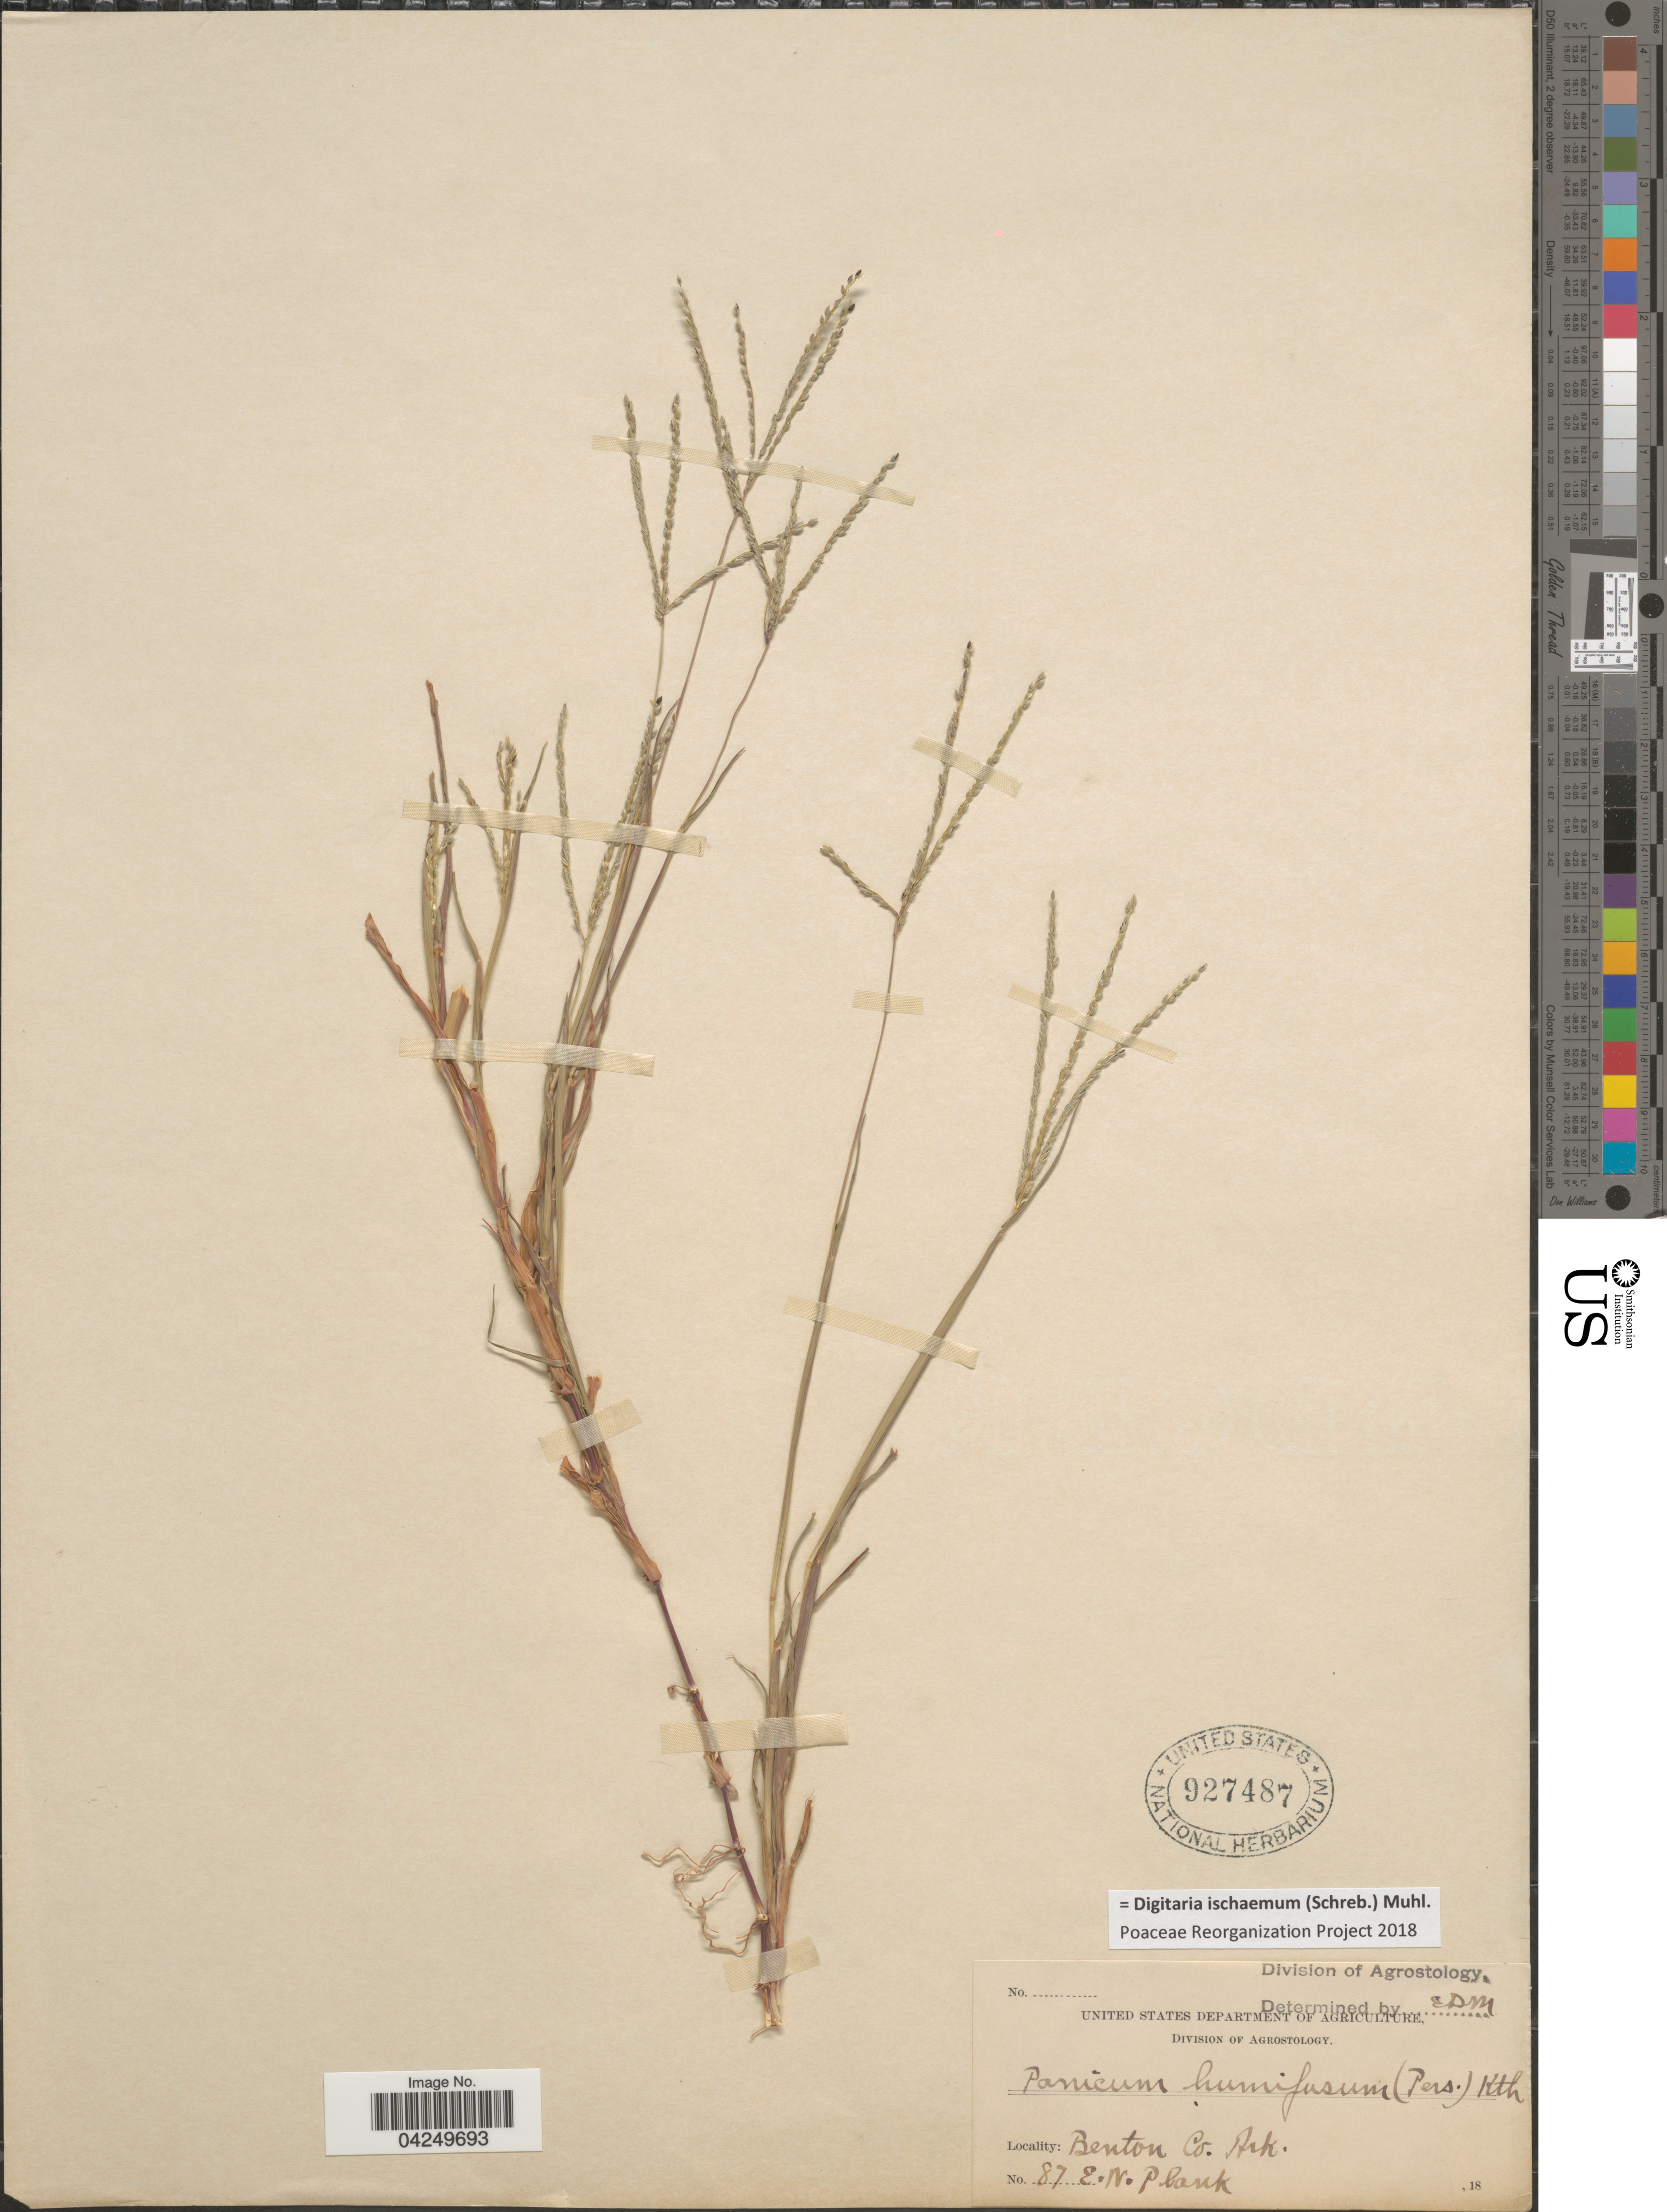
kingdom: Plantae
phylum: Tracheophyta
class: Liliopsida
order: Poales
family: Poaceae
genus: Digitaria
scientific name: Digitaria ischaemum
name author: (Schreber) Schreber ex Muhl.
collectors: E. Plank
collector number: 87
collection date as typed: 18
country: United States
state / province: Arkansas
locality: Benton Co.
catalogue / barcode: US 927487